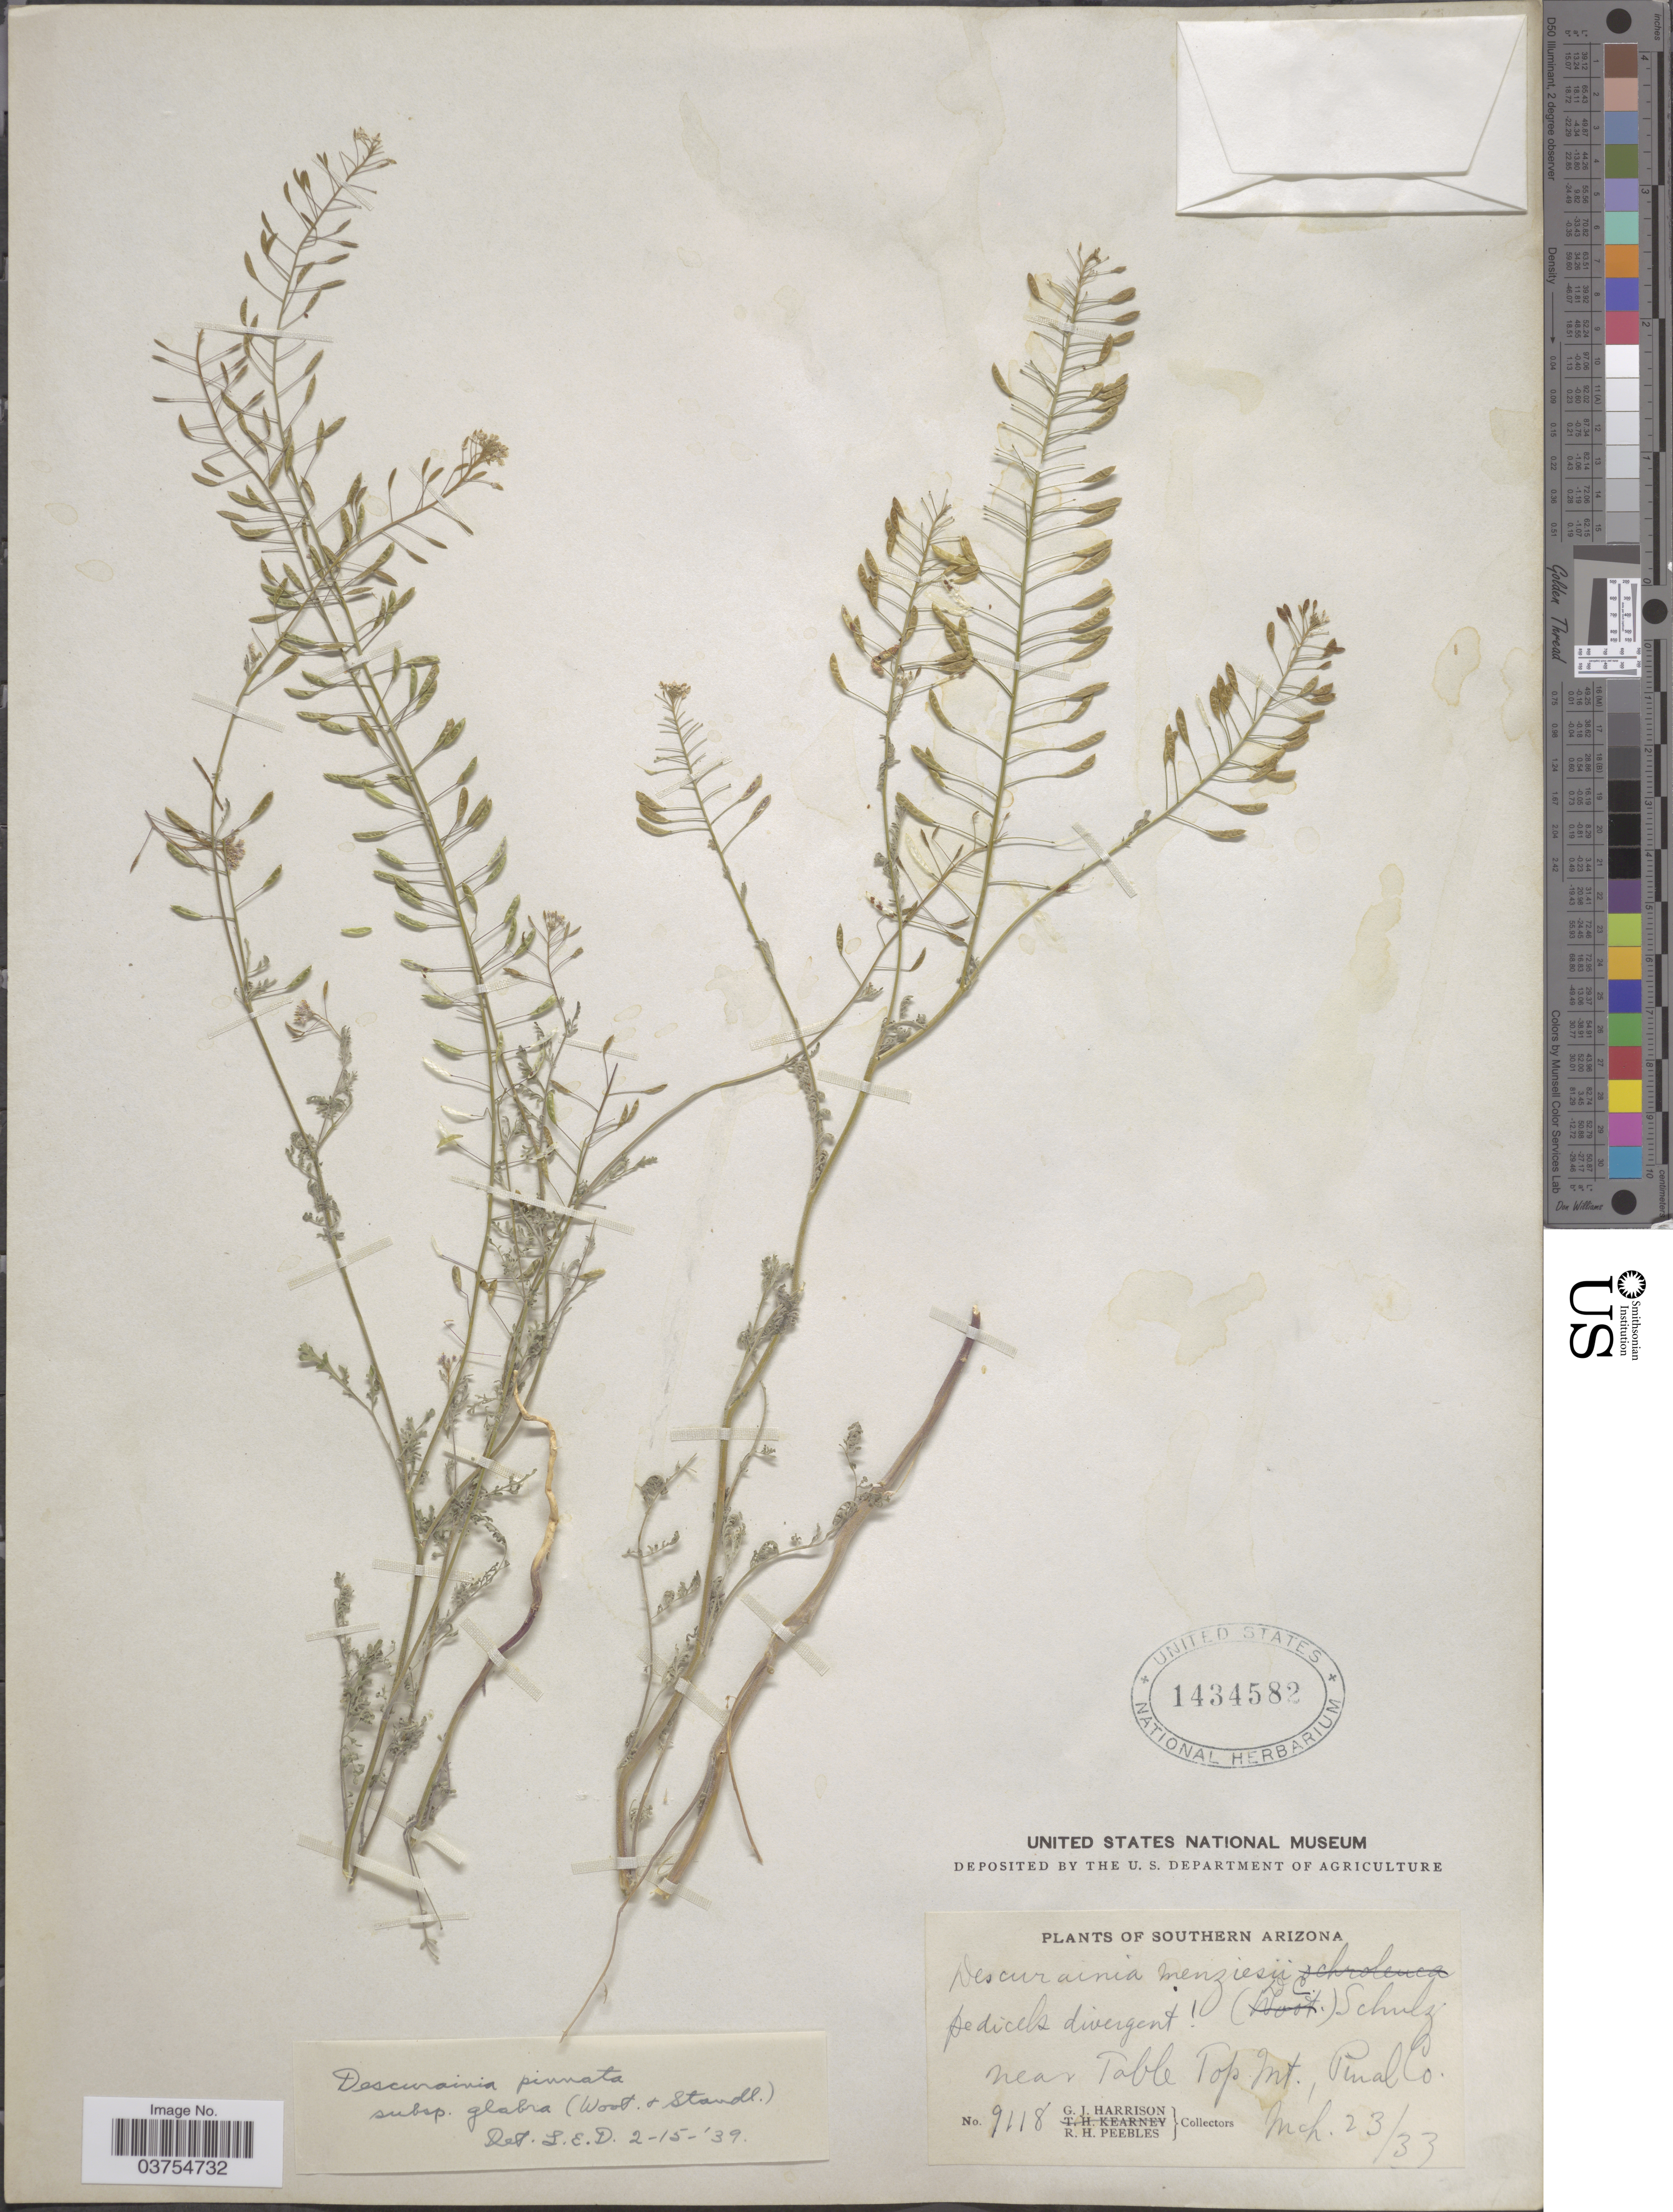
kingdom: Plantae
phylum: Tracheophyta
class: Magnoliopsida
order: Brassicales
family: Brassicaceae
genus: Descurainia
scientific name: Descurainia pinnata subsp. glabra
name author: (Wooton & Standl.) Detling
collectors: G. J. Harrison & R. H. Peebles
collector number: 9118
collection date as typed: Transcribed d/m/y: 23/3/33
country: United States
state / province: Arizona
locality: Southern Arizona. Near Table Top Mt., Pinal Co.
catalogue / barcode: US 1434582